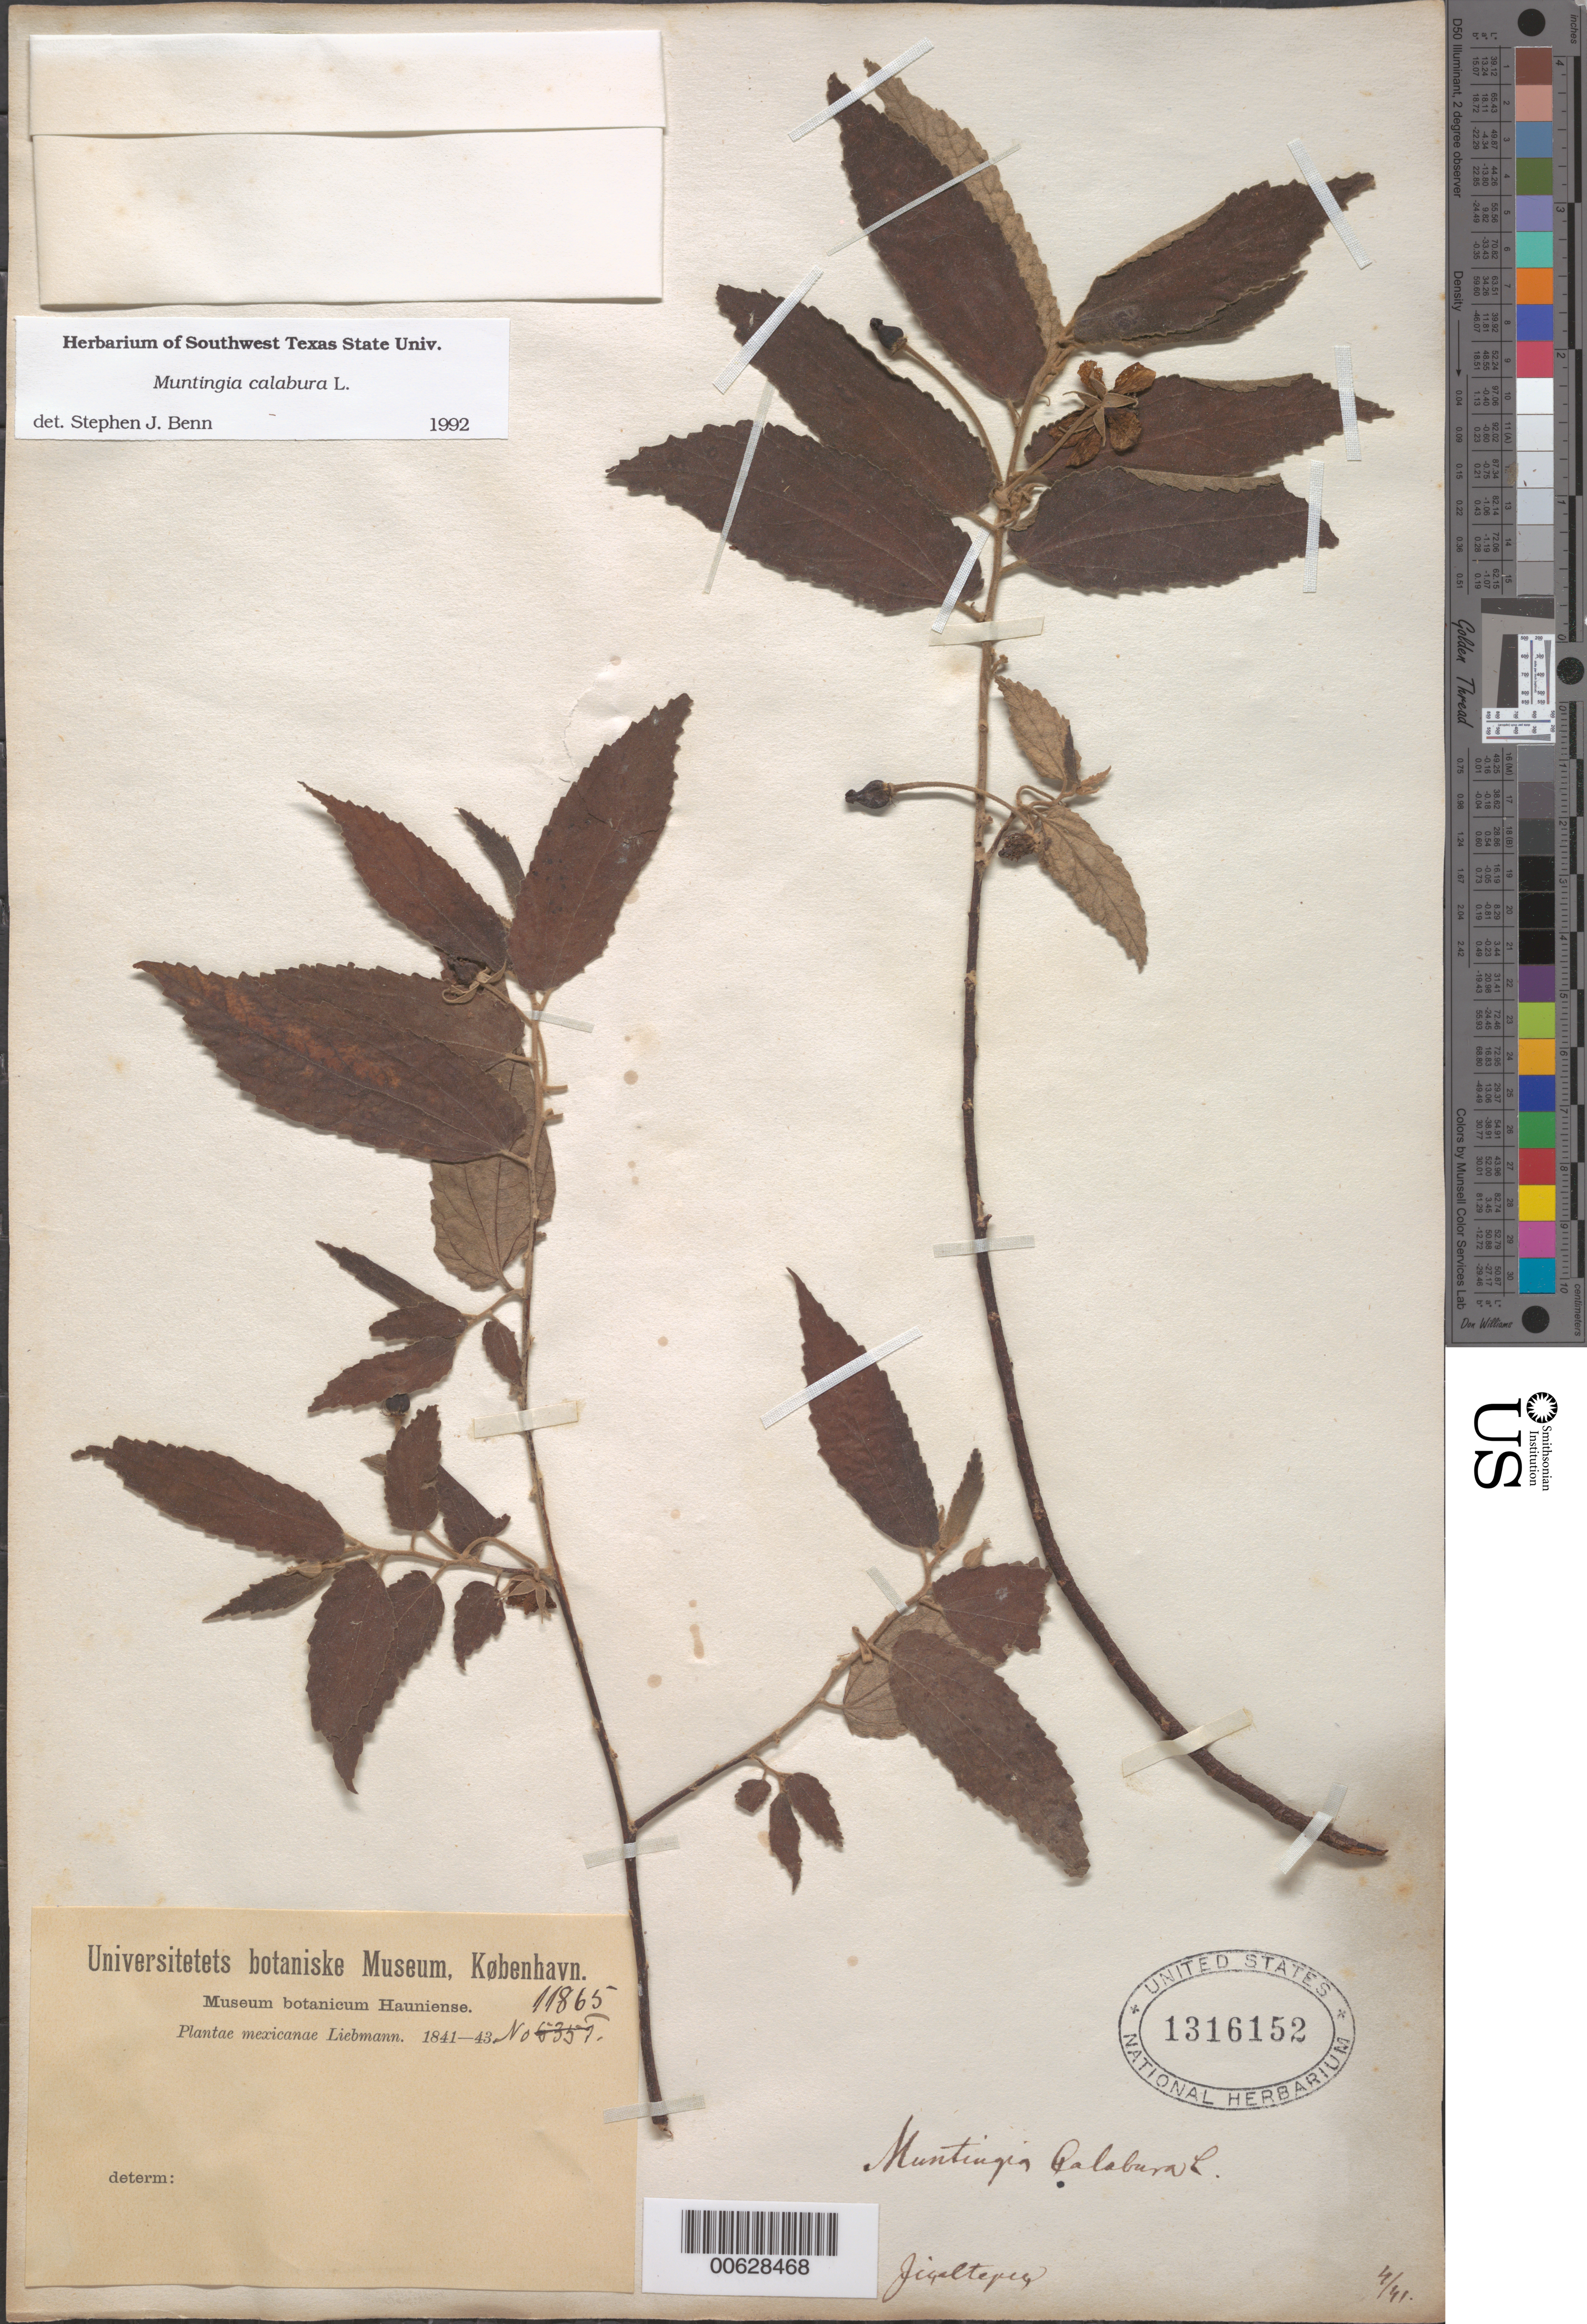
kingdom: Plantae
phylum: Tracheophyta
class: Magnoliopsida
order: Malvales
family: Muntingiaceae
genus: Muntingia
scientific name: Muntingia calabura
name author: L.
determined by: Benn, S. J.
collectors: F. M. Liebmann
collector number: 11865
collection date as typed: Apr 1841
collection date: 1841-04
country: Mexico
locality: Jicaltepec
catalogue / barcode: US 1316152